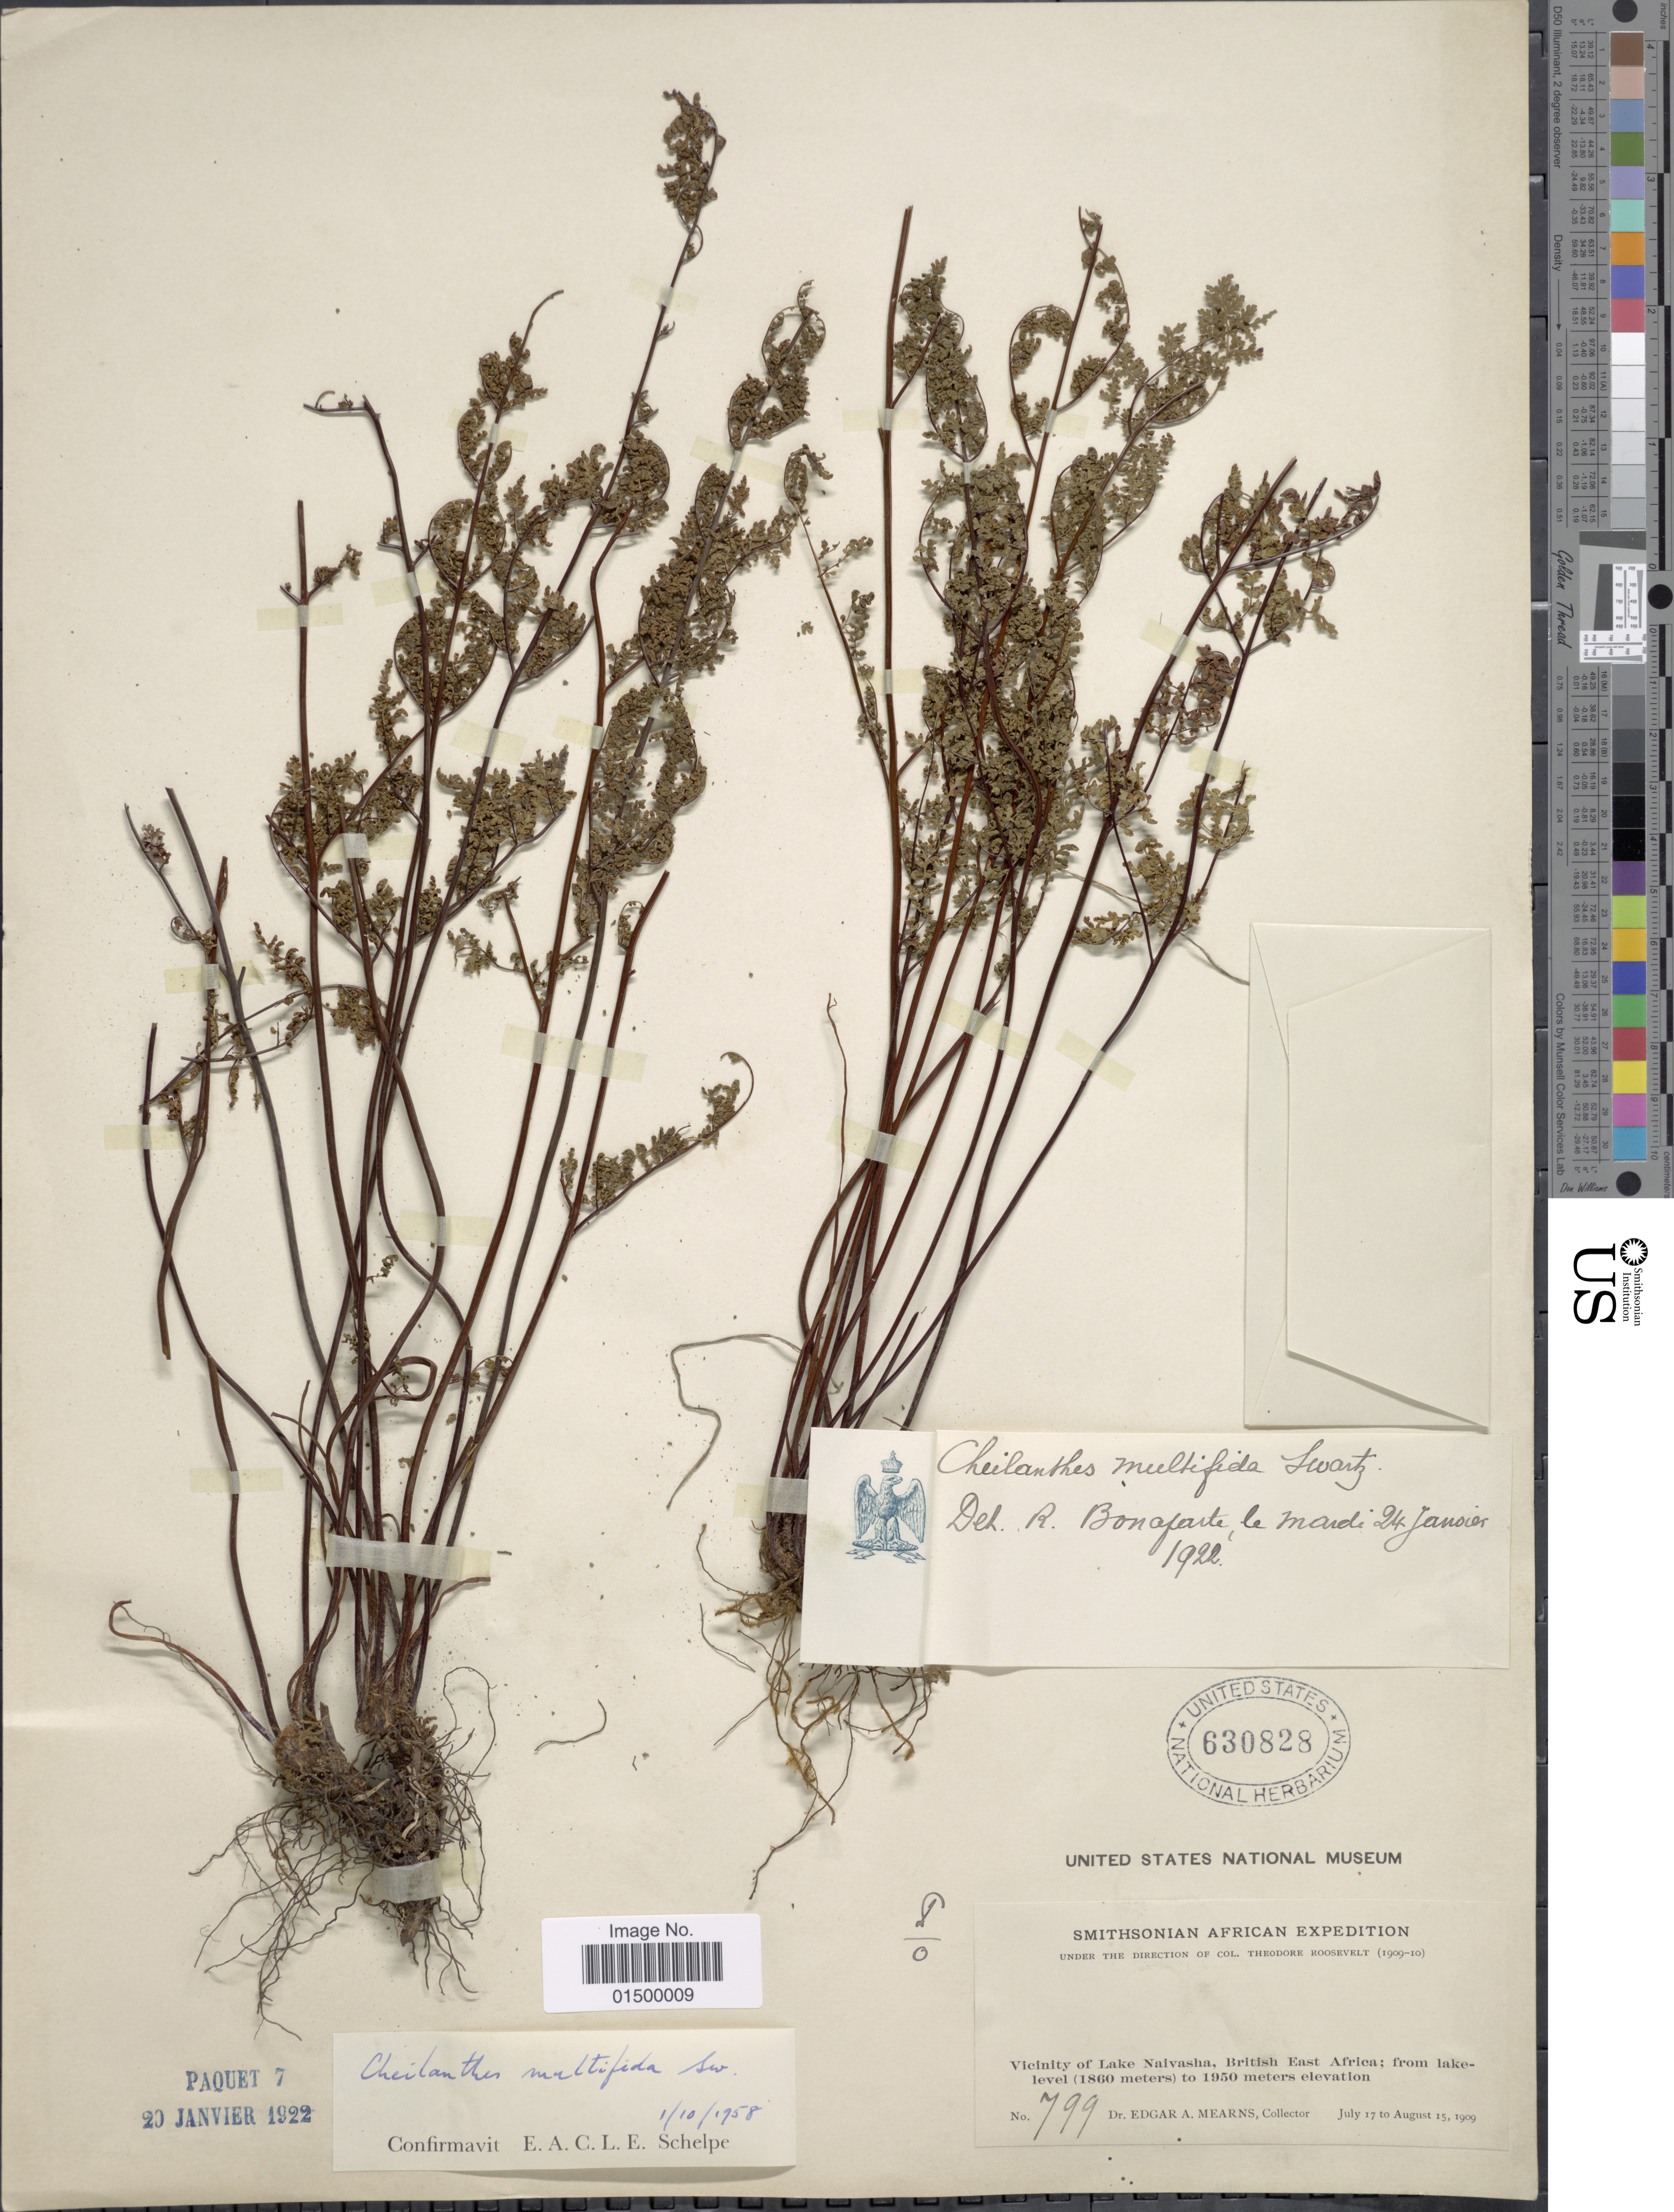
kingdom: Plantae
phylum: Tracheophyta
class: Polypodiopsida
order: Polypodiales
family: Pteridaceae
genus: Cheilanthes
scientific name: Cheilanthes multifida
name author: Sw.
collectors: E. A. Mearns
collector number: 799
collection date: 1909-07-17/1909-08-15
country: Kenya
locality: Vicinity of Lake Naivasha, British East Africa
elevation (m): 1860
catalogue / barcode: US 630828